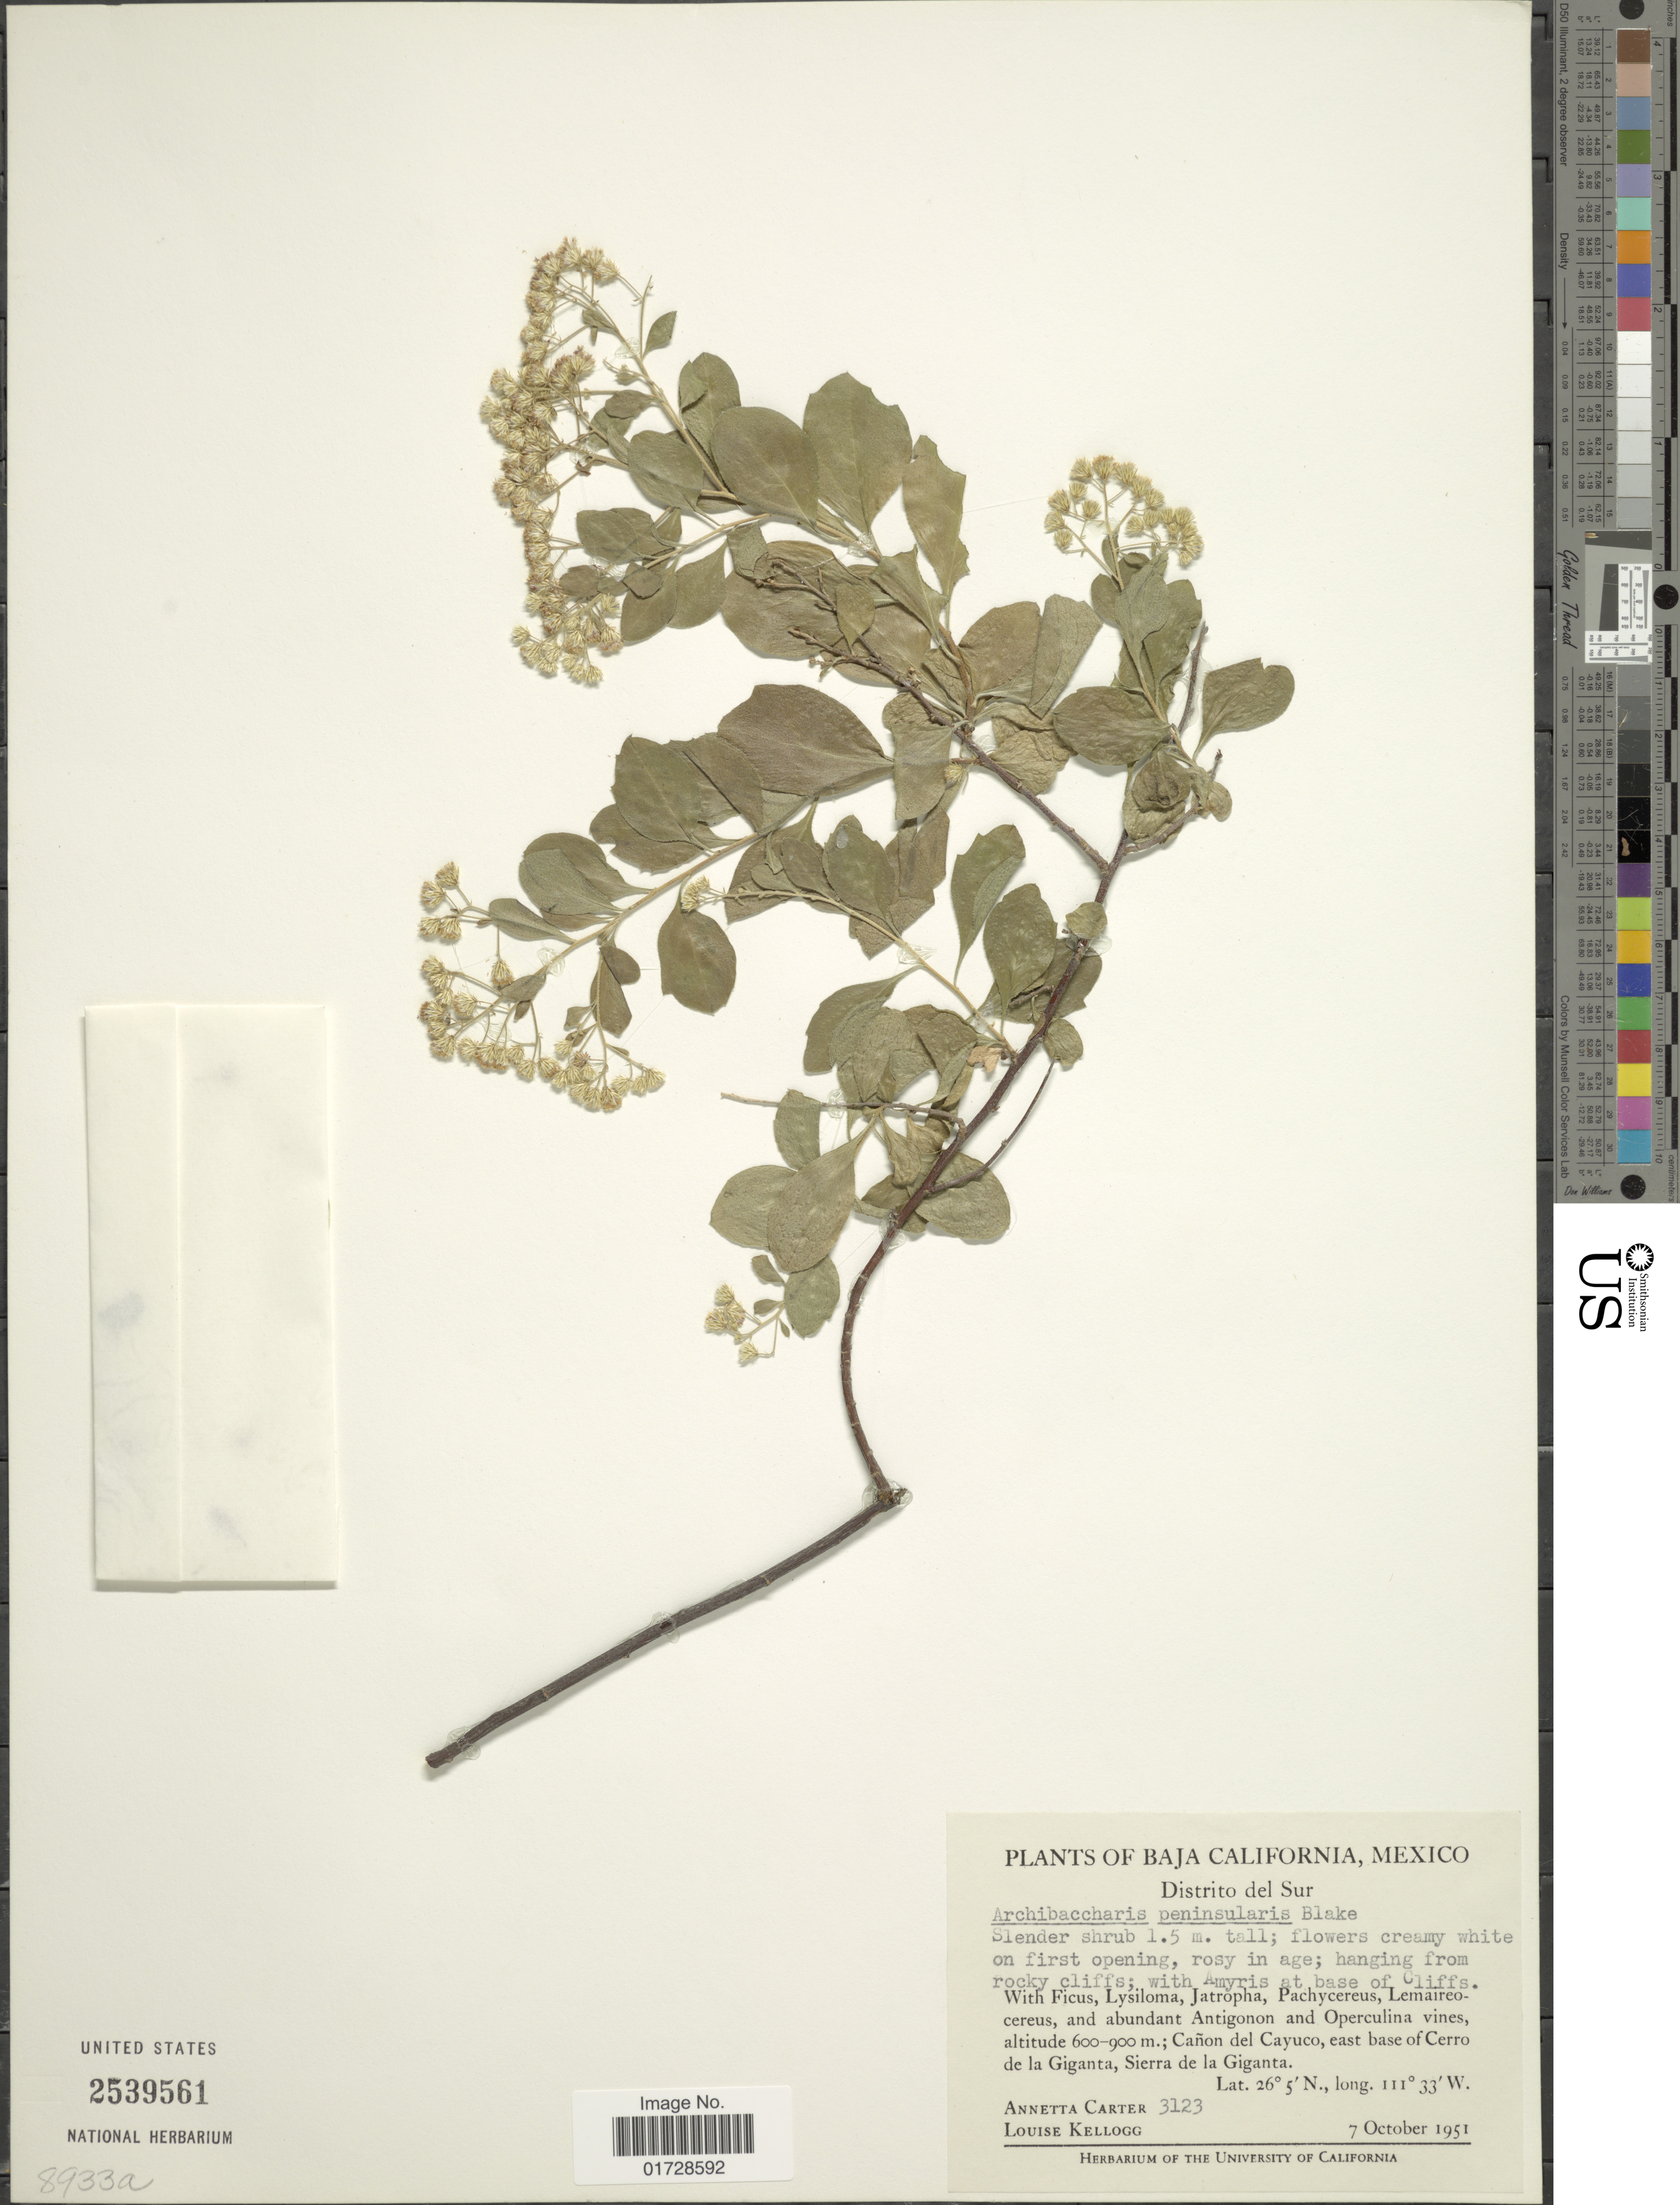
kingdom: Plantae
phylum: Tracheophyta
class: Magnoliopsida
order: Asterales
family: Asteraceae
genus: Archibaccharis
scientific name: Archibaccharis peninsularis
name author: S.F. Blake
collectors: A. Carter & L. Kellogg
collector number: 3123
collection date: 1951-10-07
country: Mexico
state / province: Baja California Sur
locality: Distrito del Sur, Canon del Cayuco, east base of Cerro de la Giganta, Sierra de la Giganta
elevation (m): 600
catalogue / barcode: US 2539561